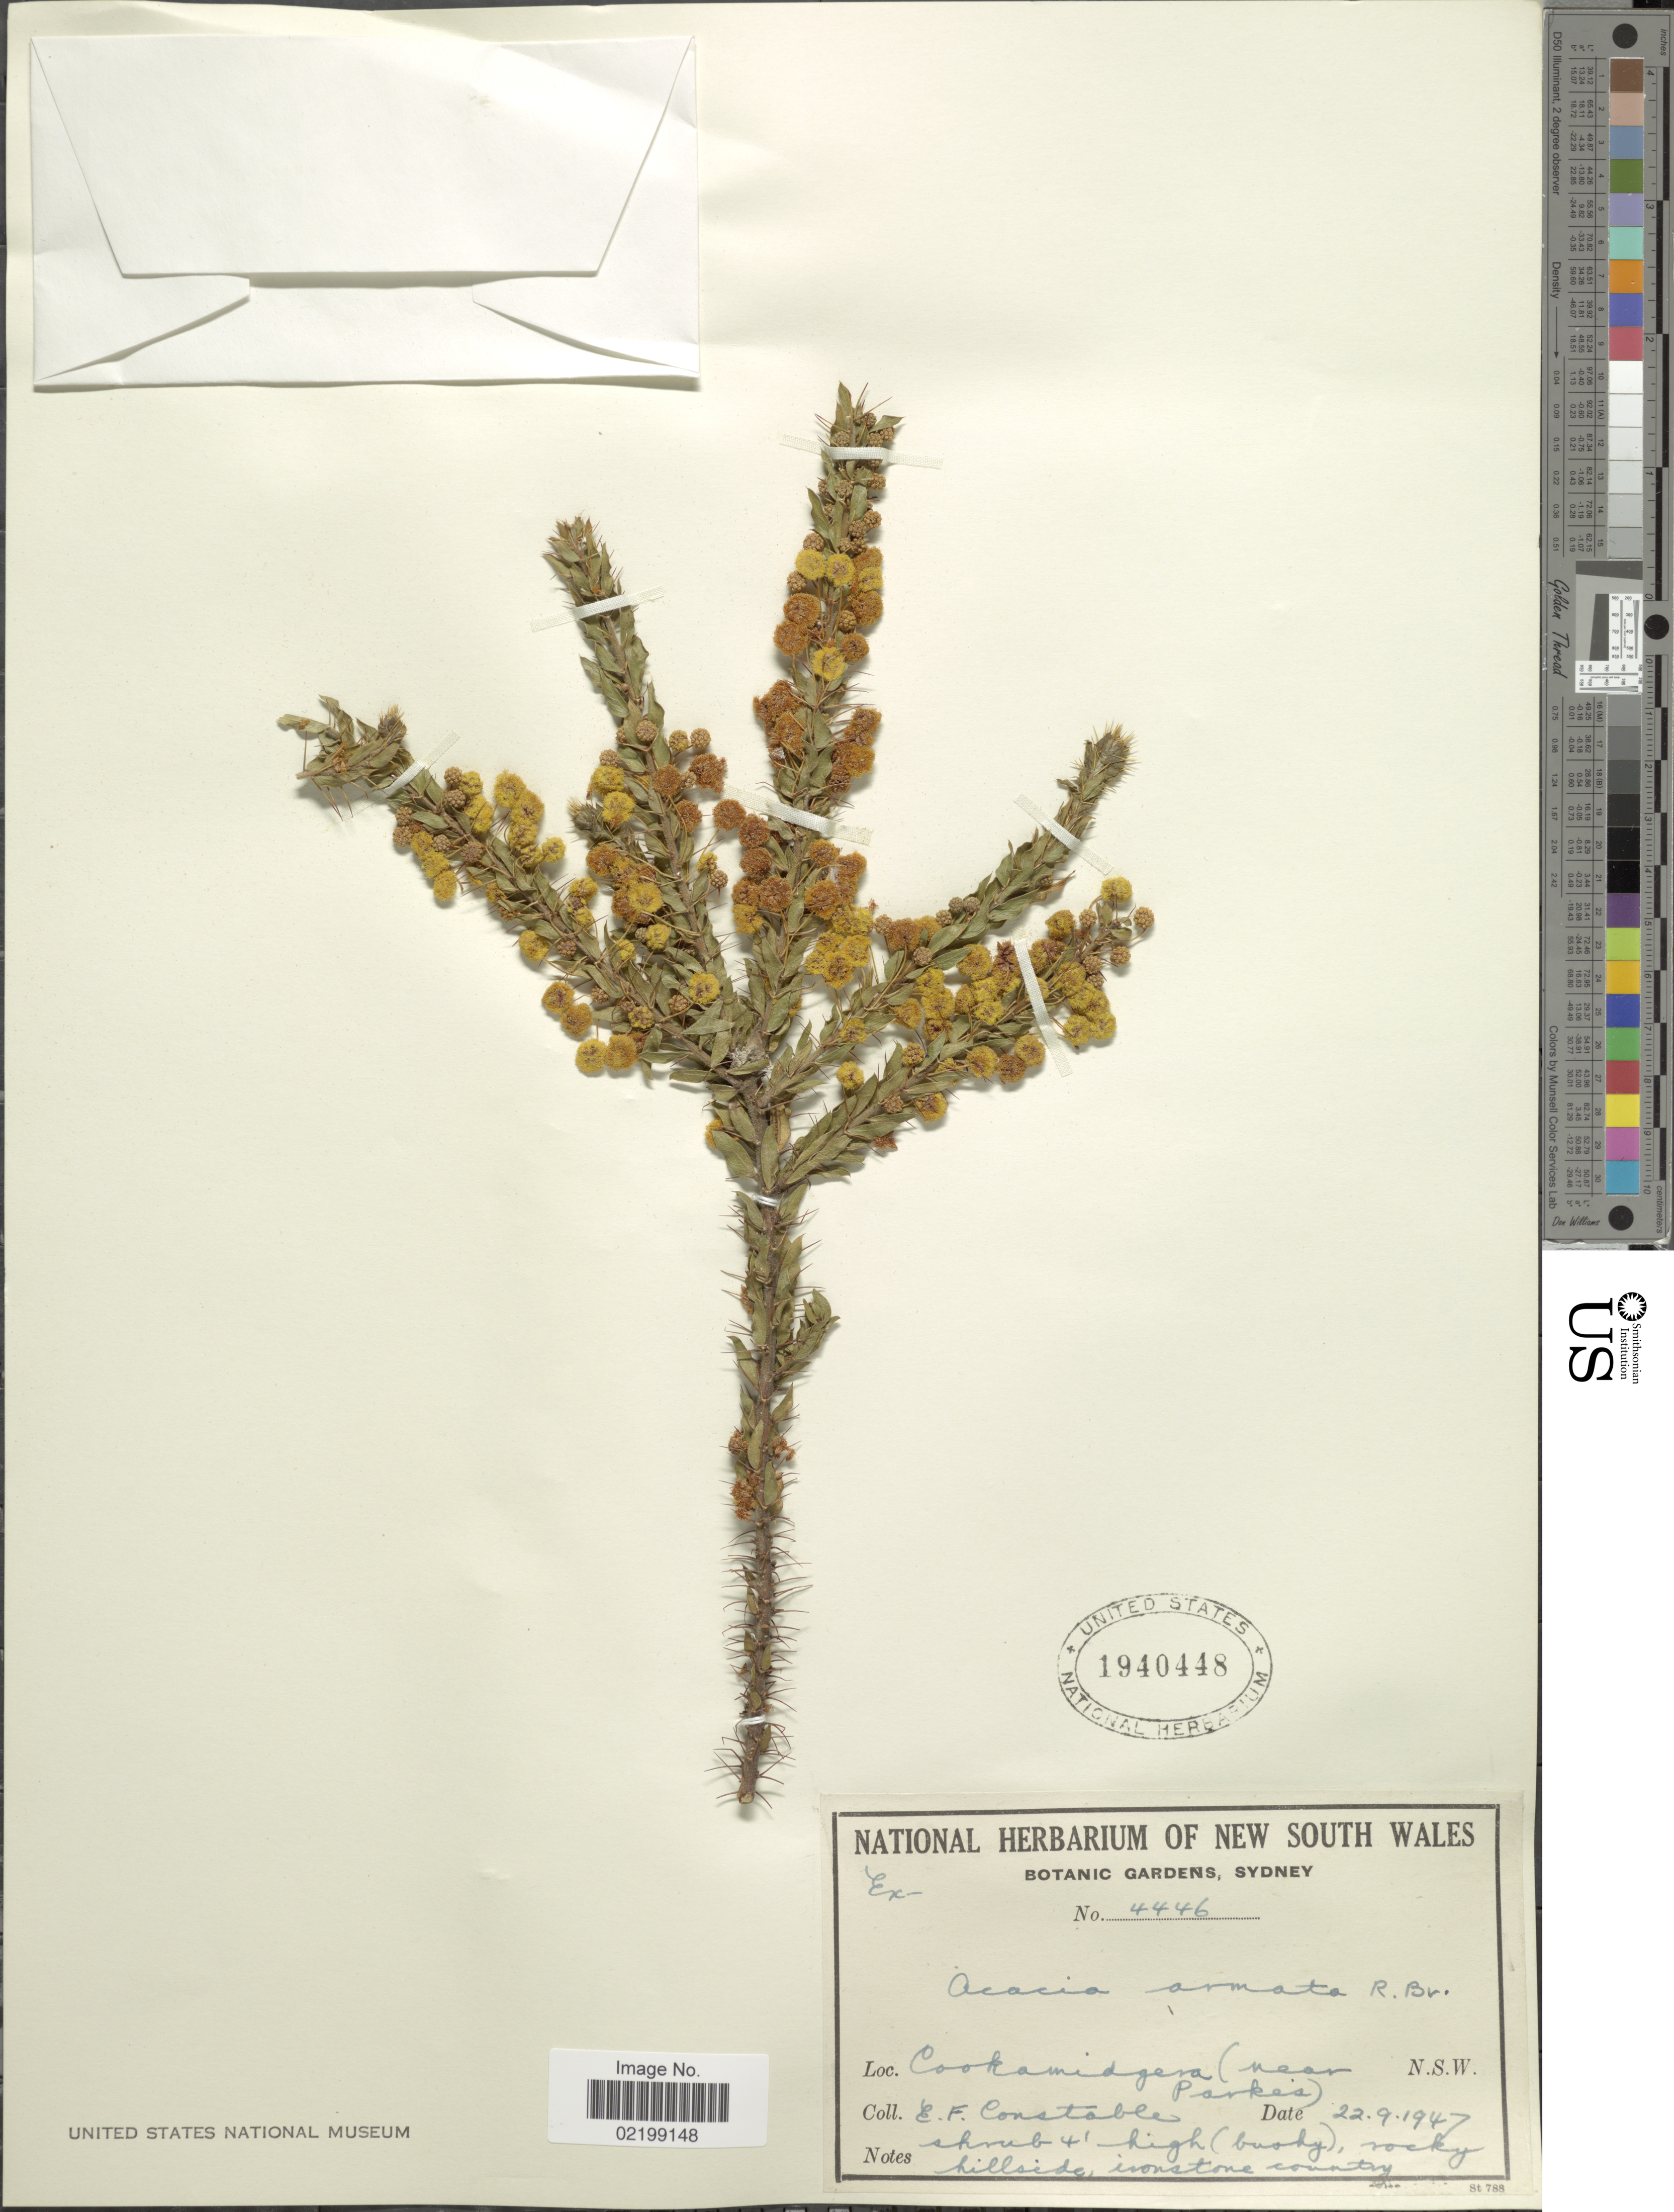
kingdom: Plantae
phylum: Tracheophyta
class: Magnoliopsida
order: Fabales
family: Fabaceae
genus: Acacia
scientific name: Acacia paradoxa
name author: Chiov.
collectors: E. F. Constable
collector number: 4446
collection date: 1947-09-22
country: Australia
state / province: New South Wales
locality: Cookamidgera (near parkes), rocky hillside, ironstone country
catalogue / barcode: US 1940448